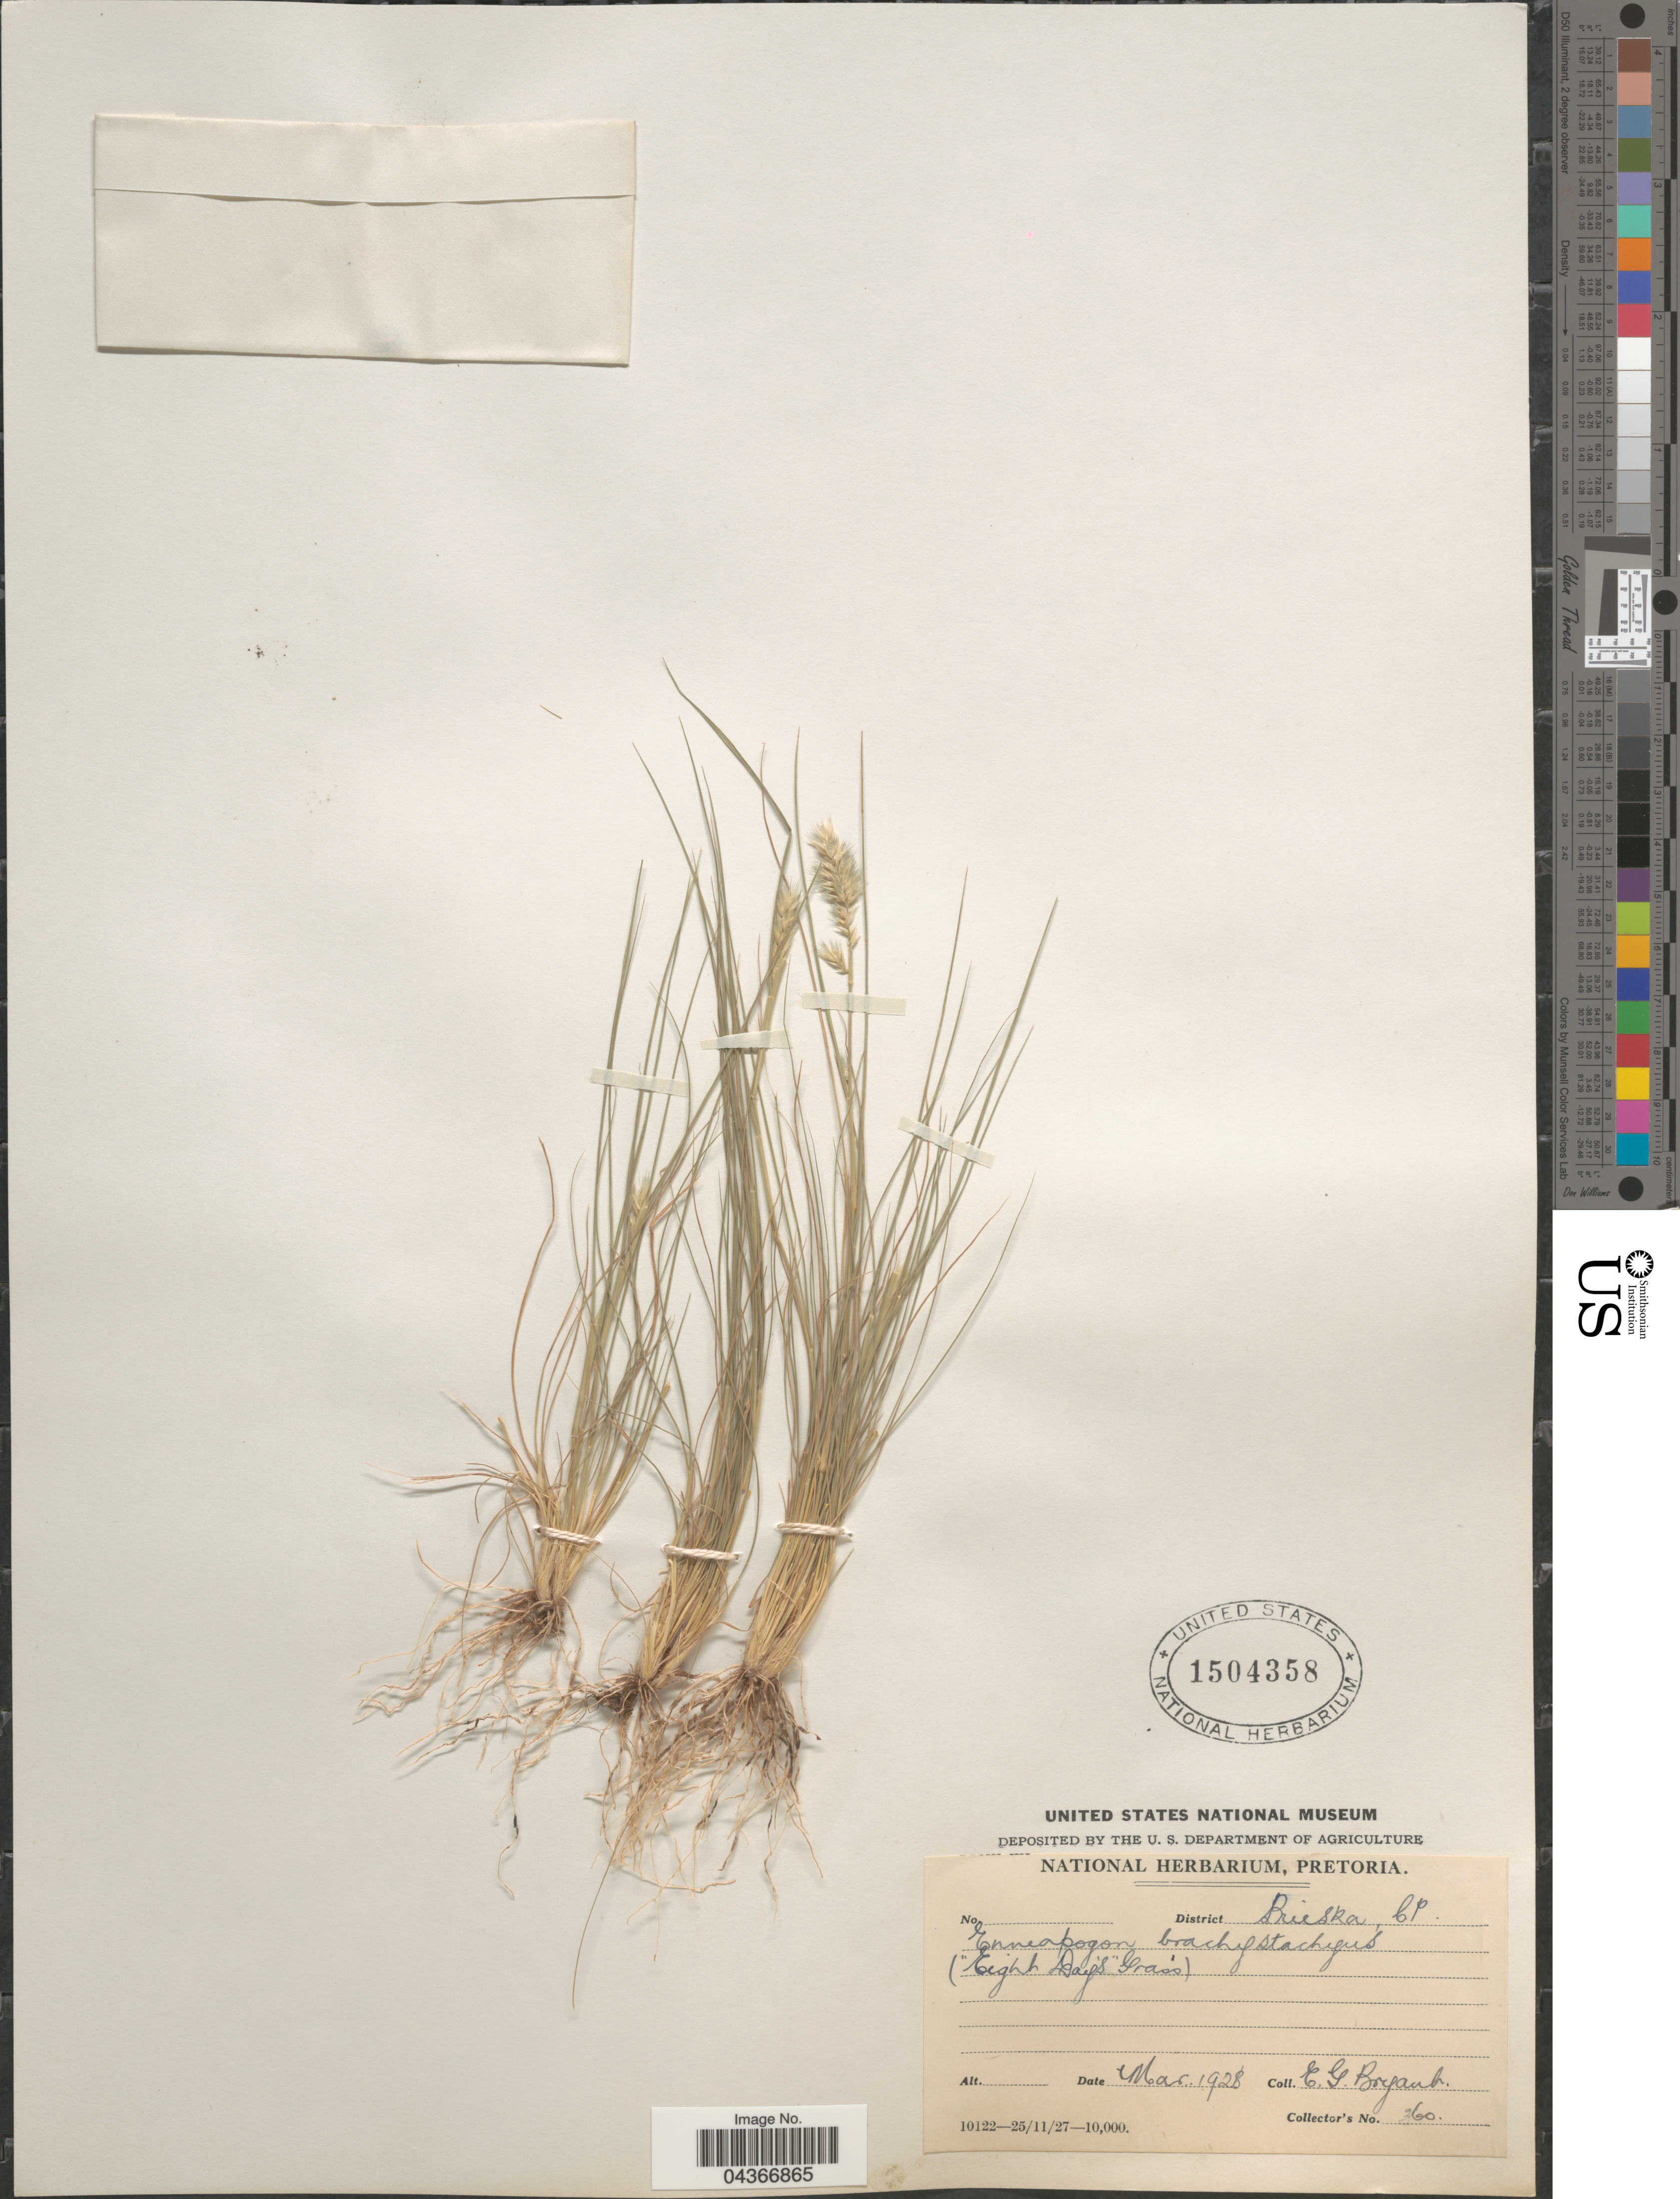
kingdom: Plantae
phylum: Tracheophyta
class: Liliopsida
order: Poales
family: Poaceae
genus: Enneapogon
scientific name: Enneapogon desvauxii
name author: P. Beauv.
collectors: E. Bryant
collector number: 360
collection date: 1928-03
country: South Africa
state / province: Northern Cape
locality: District Prieska, CP.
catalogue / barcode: US 1504358